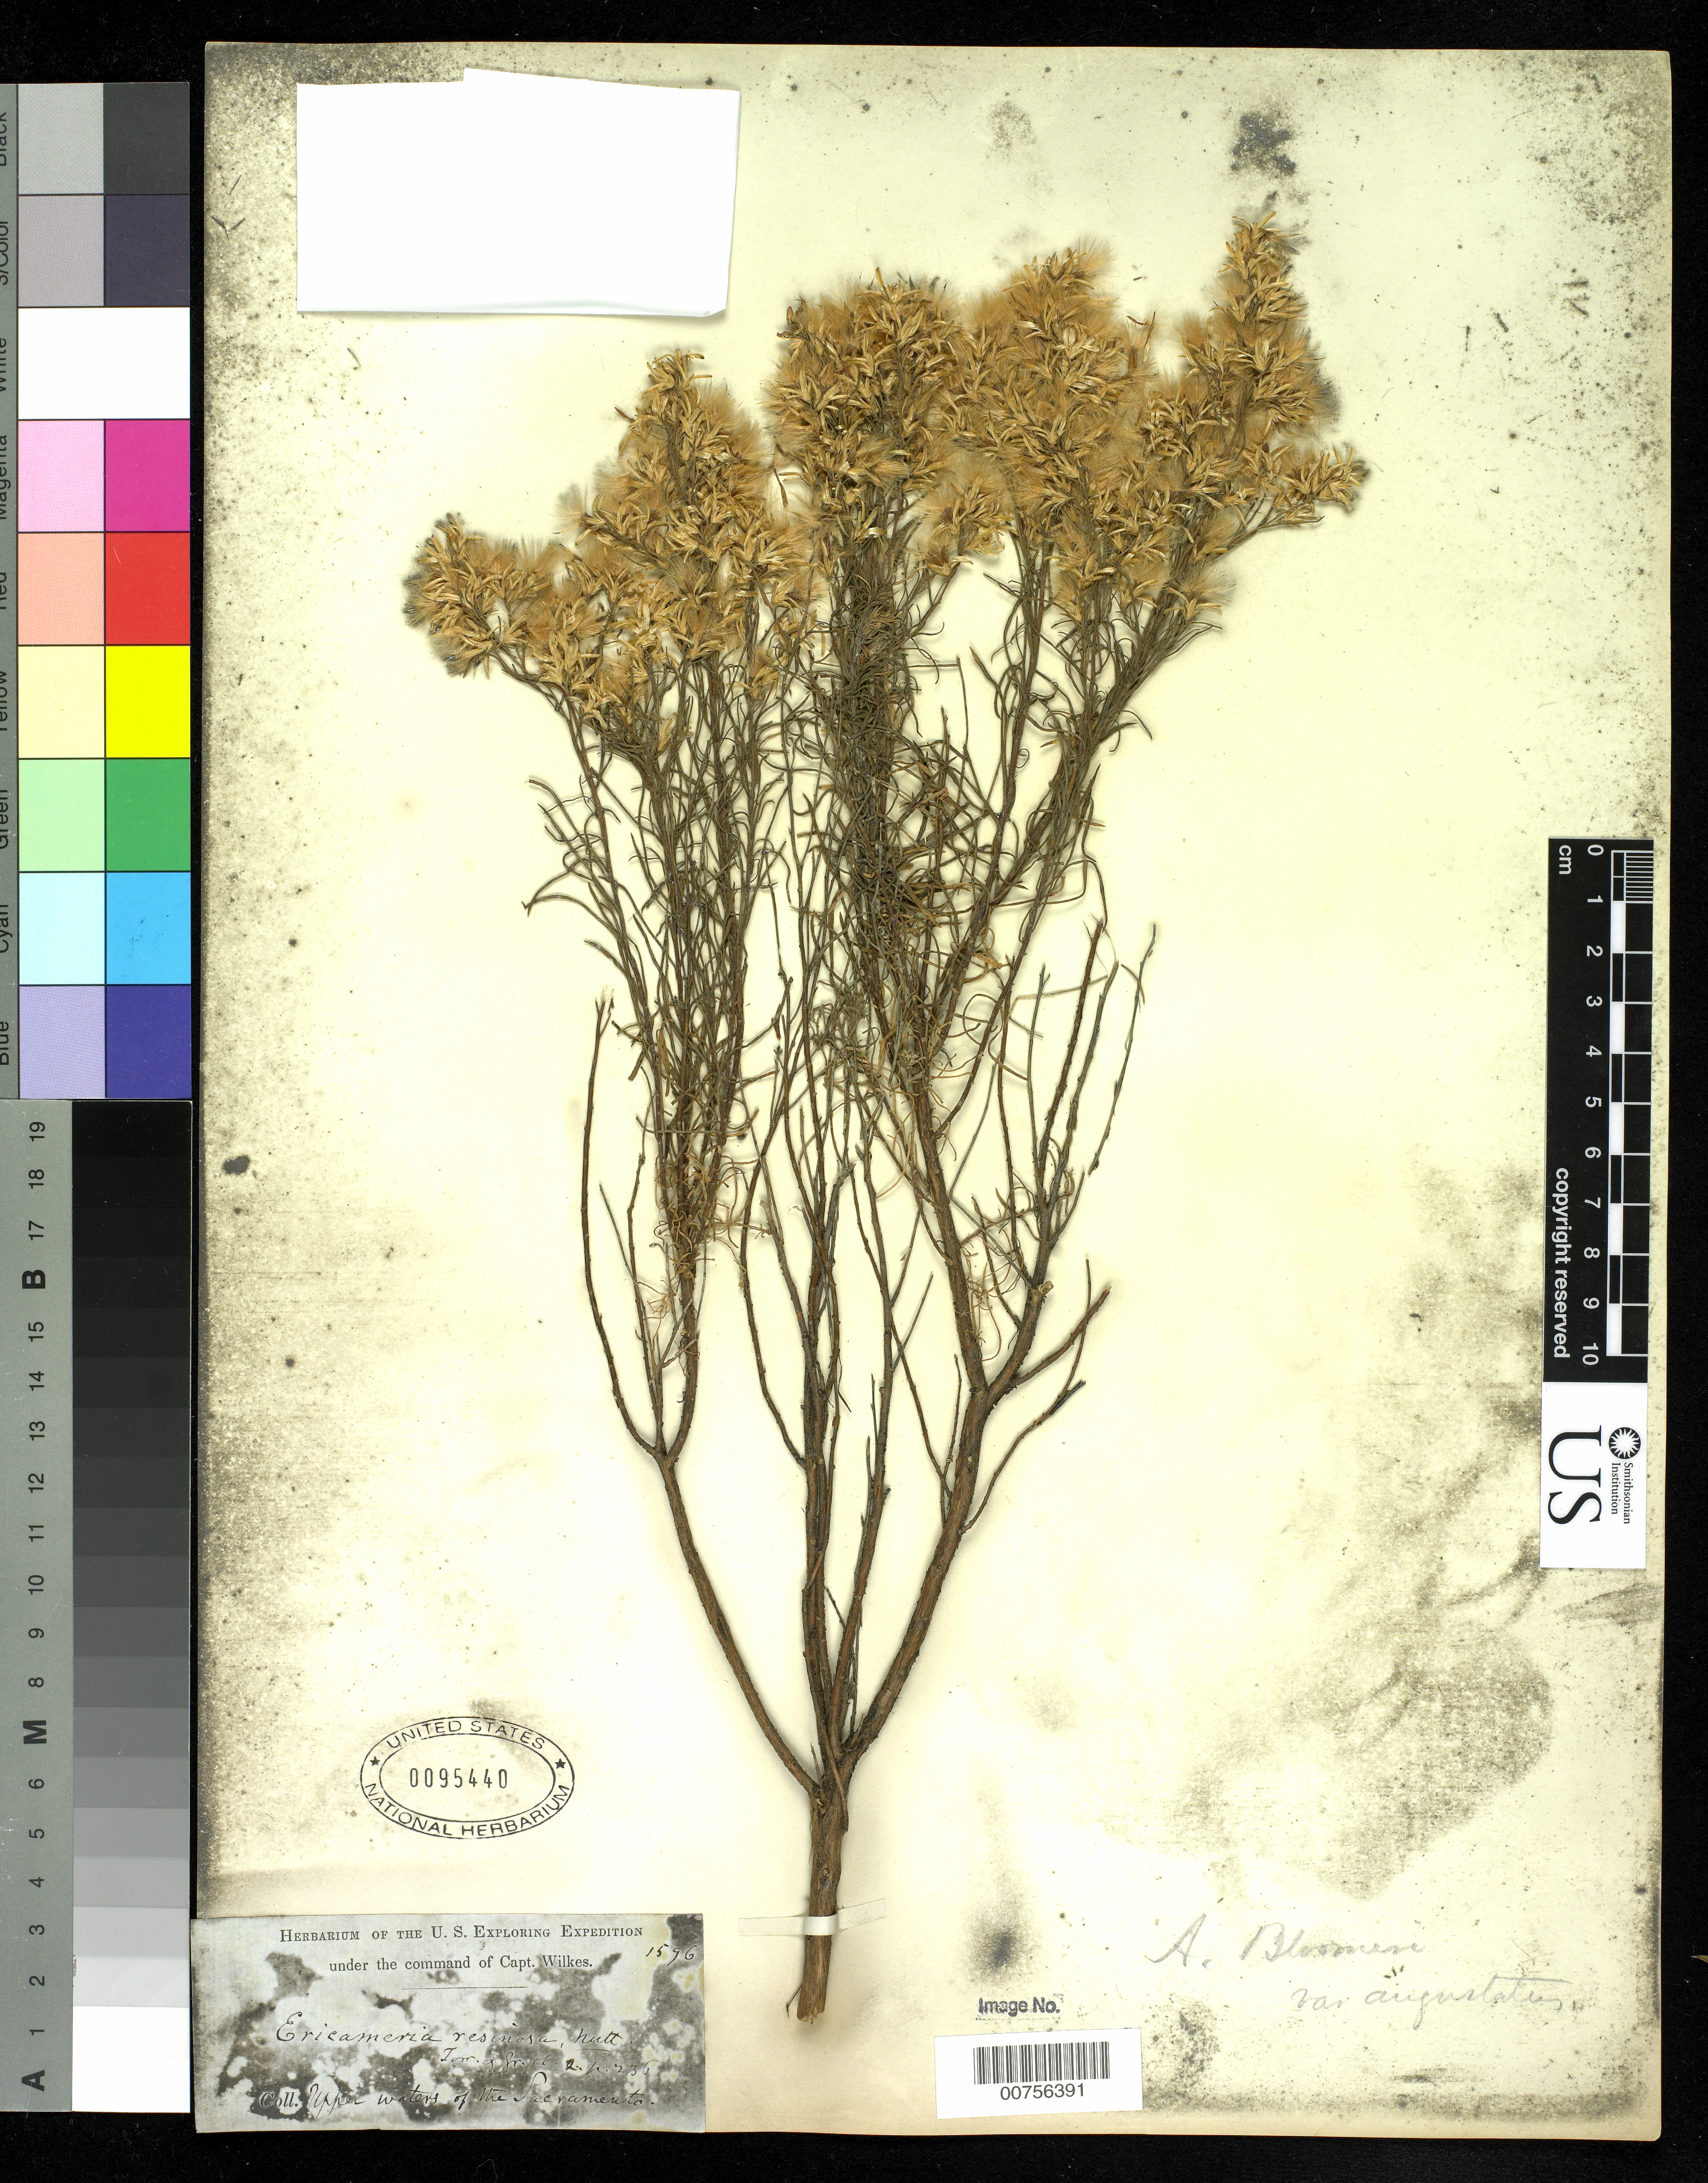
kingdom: Plantae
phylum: Tracheophyta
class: Magnoliopsida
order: Asterales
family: Asteraceae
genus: Ericameria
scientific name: Ericameria bloomeri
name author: (A. Gray) J.F. Macbr.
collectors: Wilkes Explor. Exped.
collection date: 1838/1842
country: United States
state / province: California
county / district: Sacramento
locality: Upper waters of the Sacramento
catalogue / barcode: US 95440